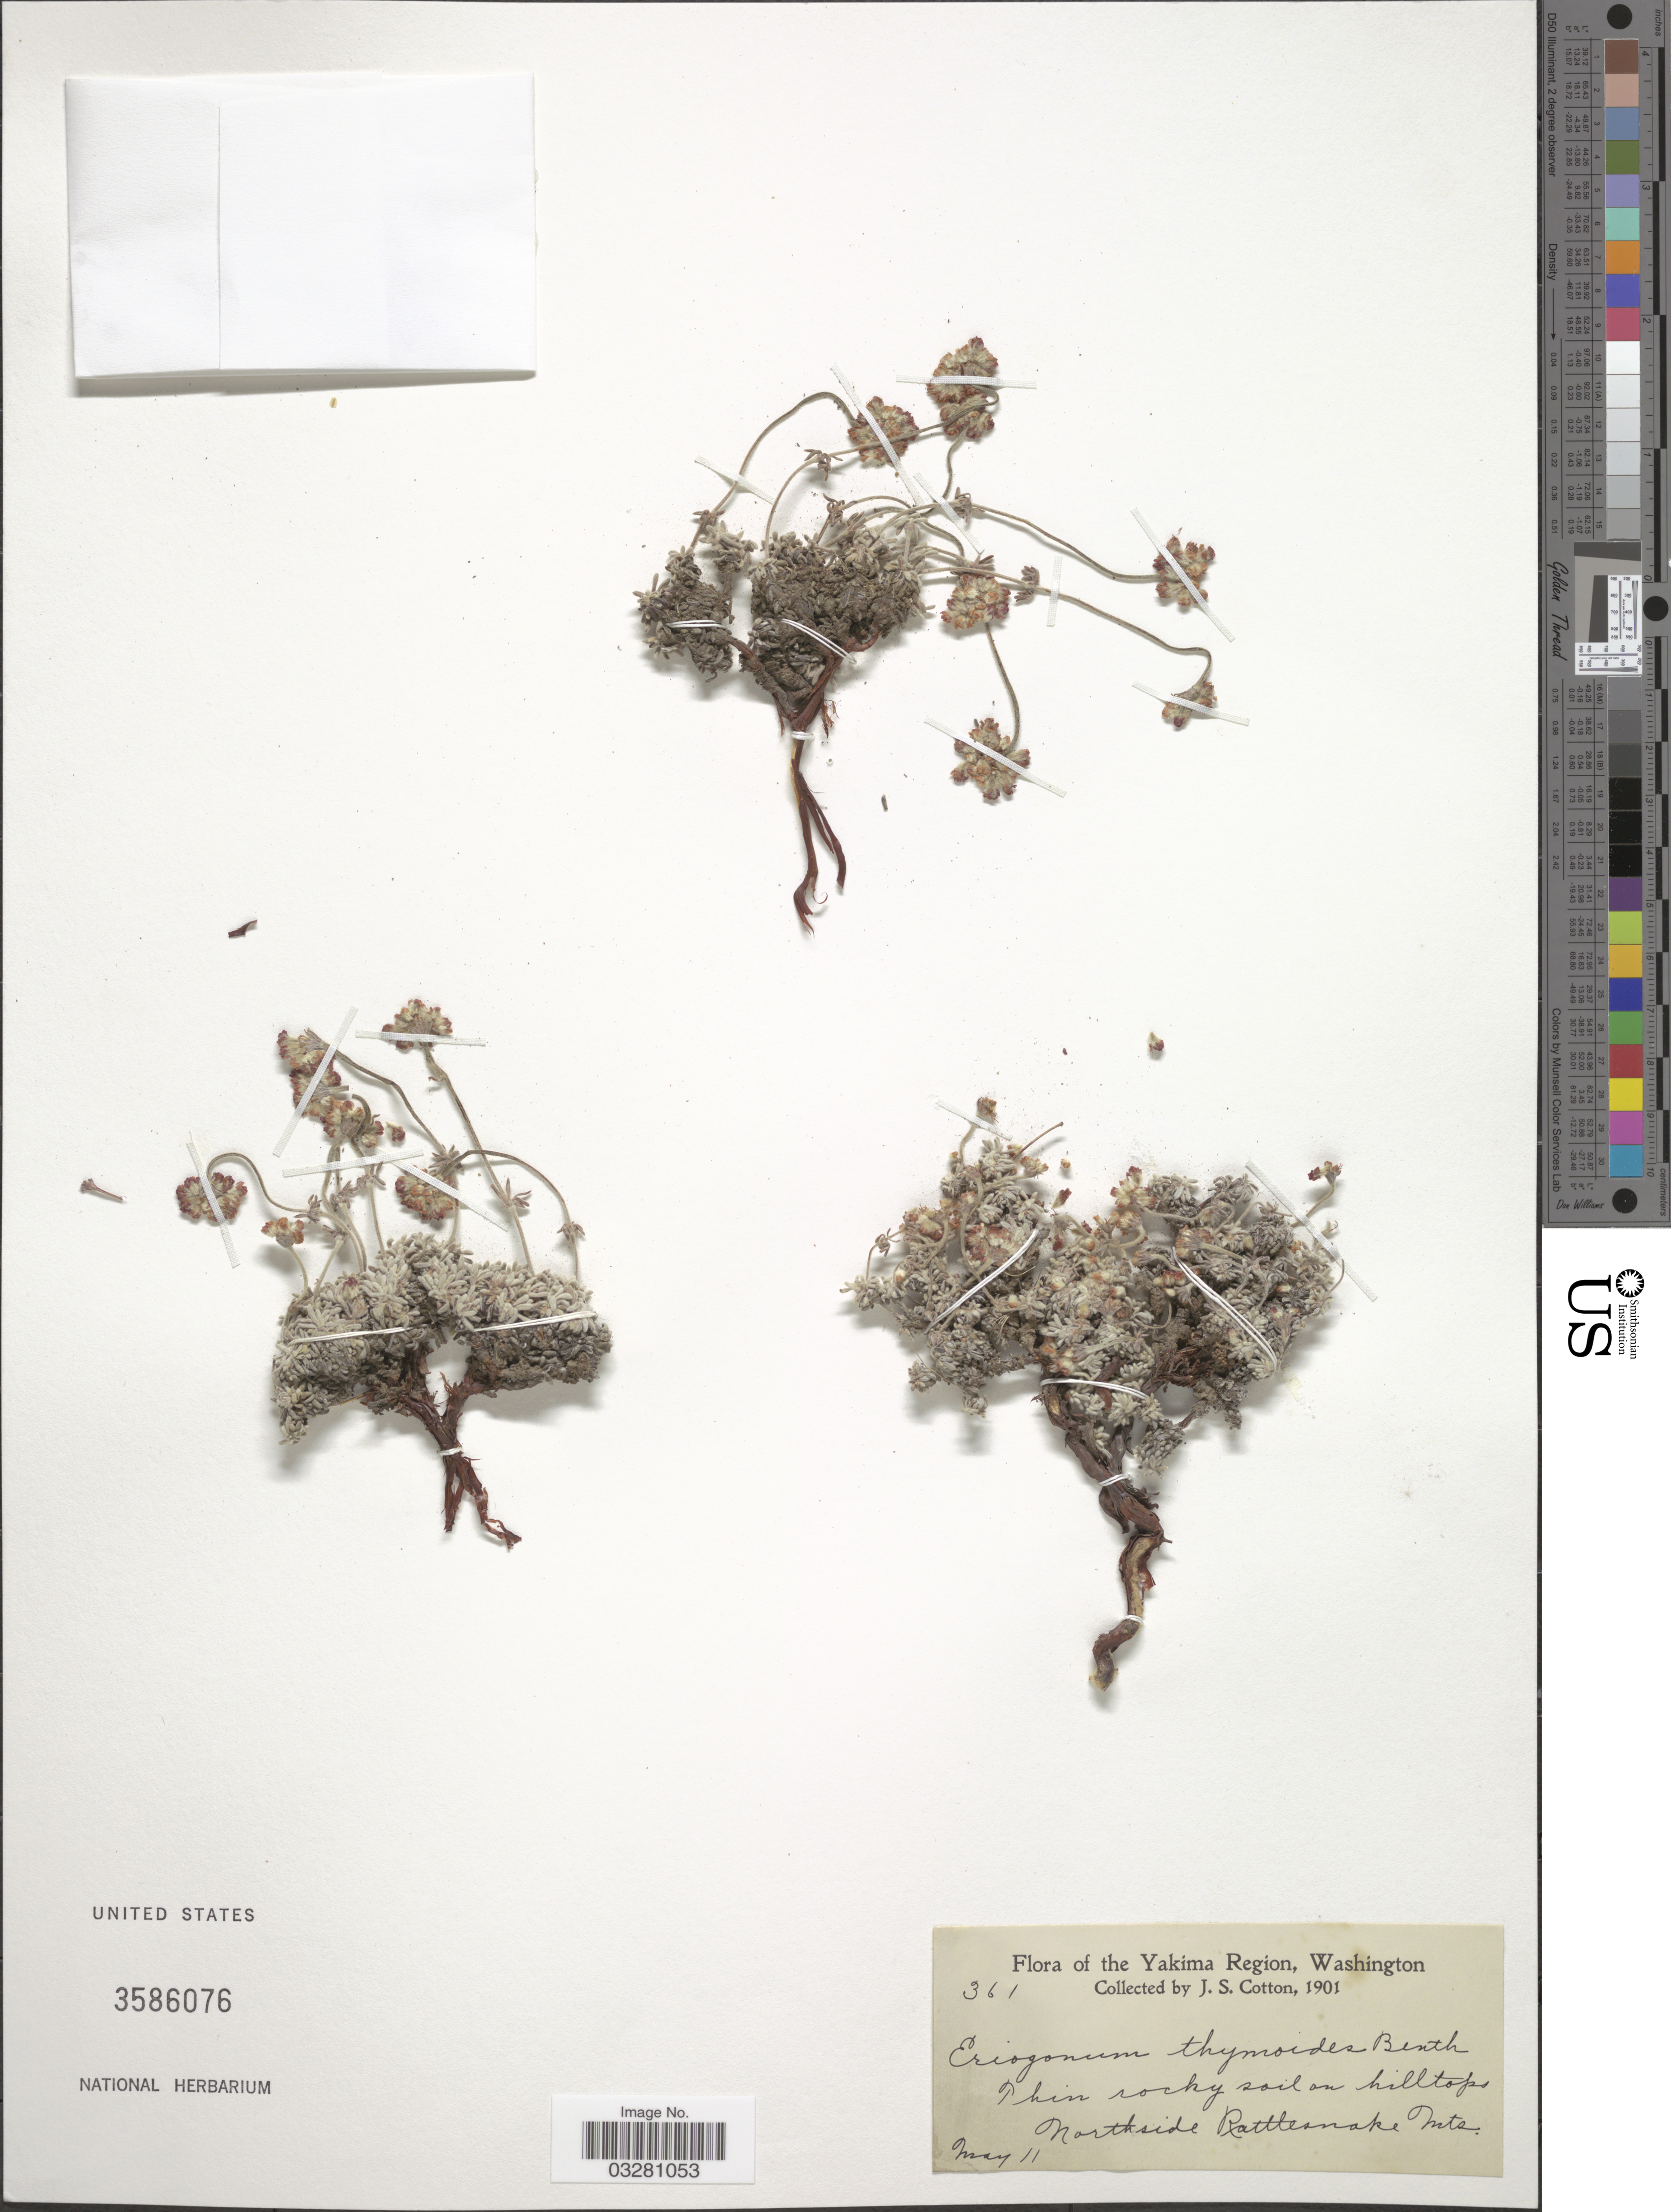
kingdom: Plantae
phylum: Tracheophyta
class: Magnoliopsida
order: Caryophyllales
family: Polygonaceae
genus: Eriogonum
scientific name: Eriogonum thymoides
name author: Benth. in DC.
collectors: J. S. Cotton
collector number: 361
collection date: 1901-05-11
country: United States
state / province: Washington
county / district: Yakima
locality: Yakima Region. North side Rattlesnake Mts.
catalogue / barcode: US 3586076